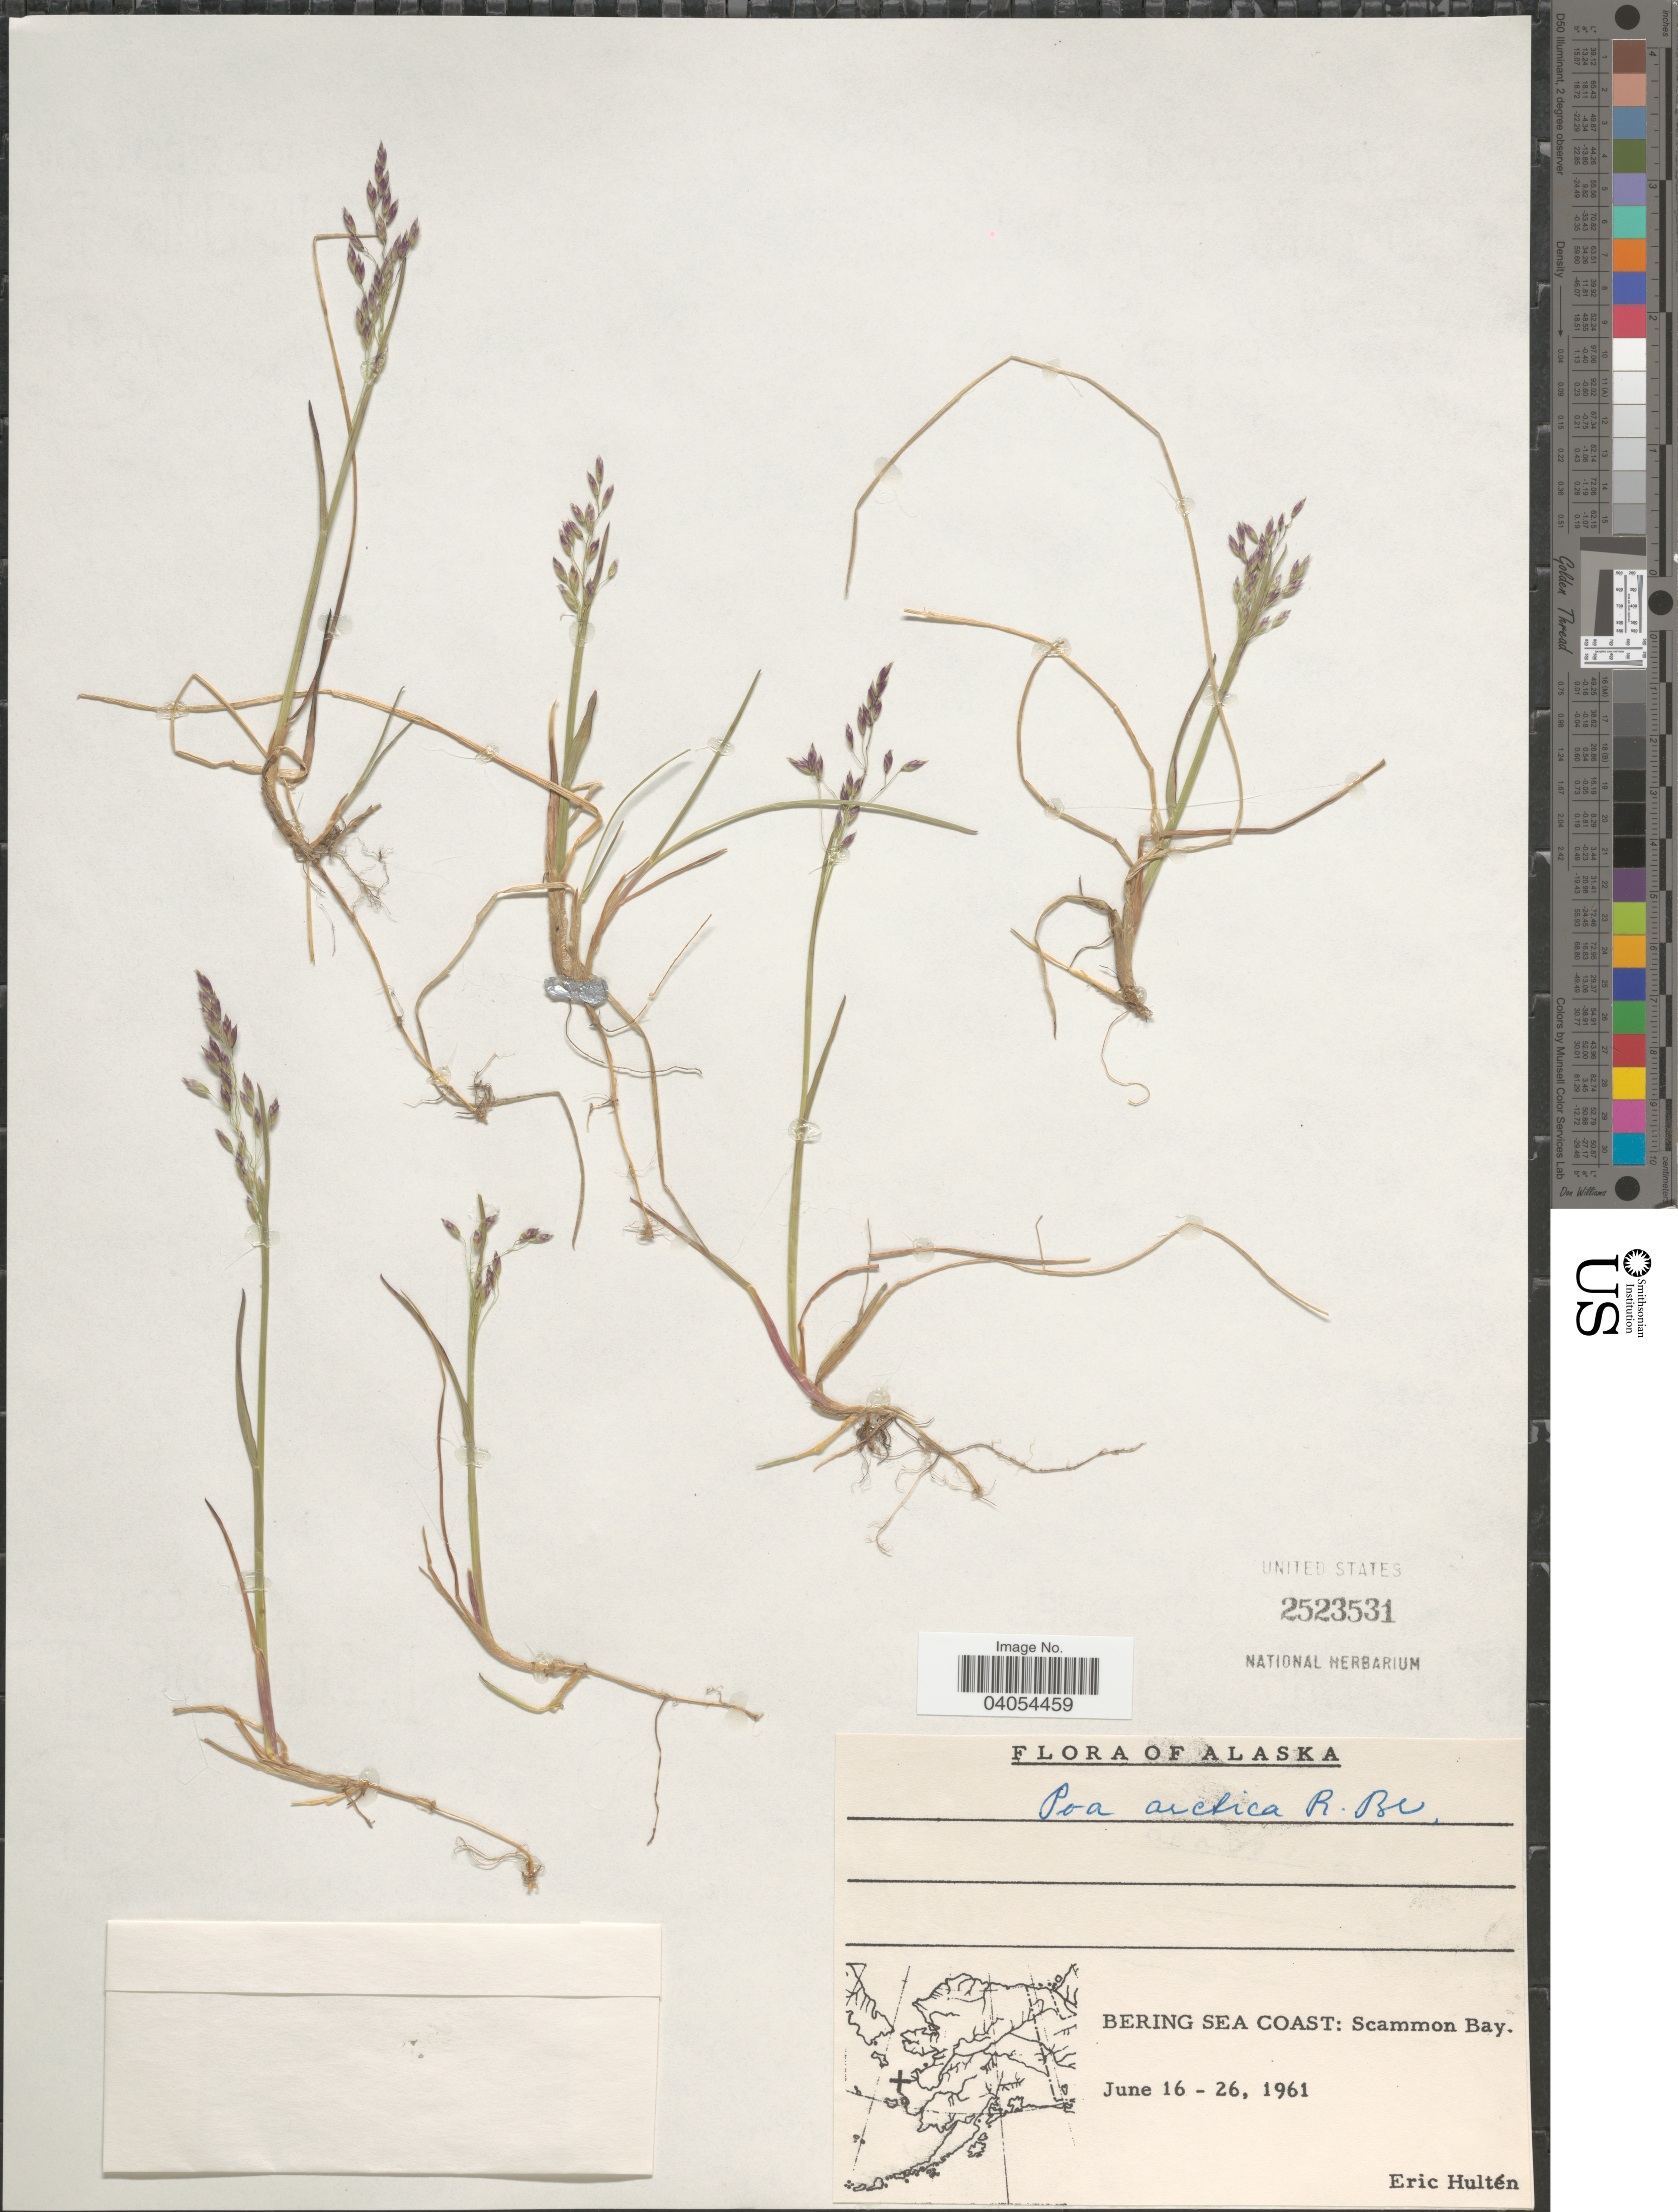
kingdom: Plantae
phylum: Tracheophyta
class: Liliopsida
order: Poales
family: Poaceae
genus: Poa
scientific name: Poa arctica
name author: R. Br.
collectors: E. G. Hultén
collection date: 1961-06-16/1961-06-26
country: United States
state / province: Alaska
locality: Bering Sea Coast: Scammon Bay.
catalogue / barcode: US 2523531